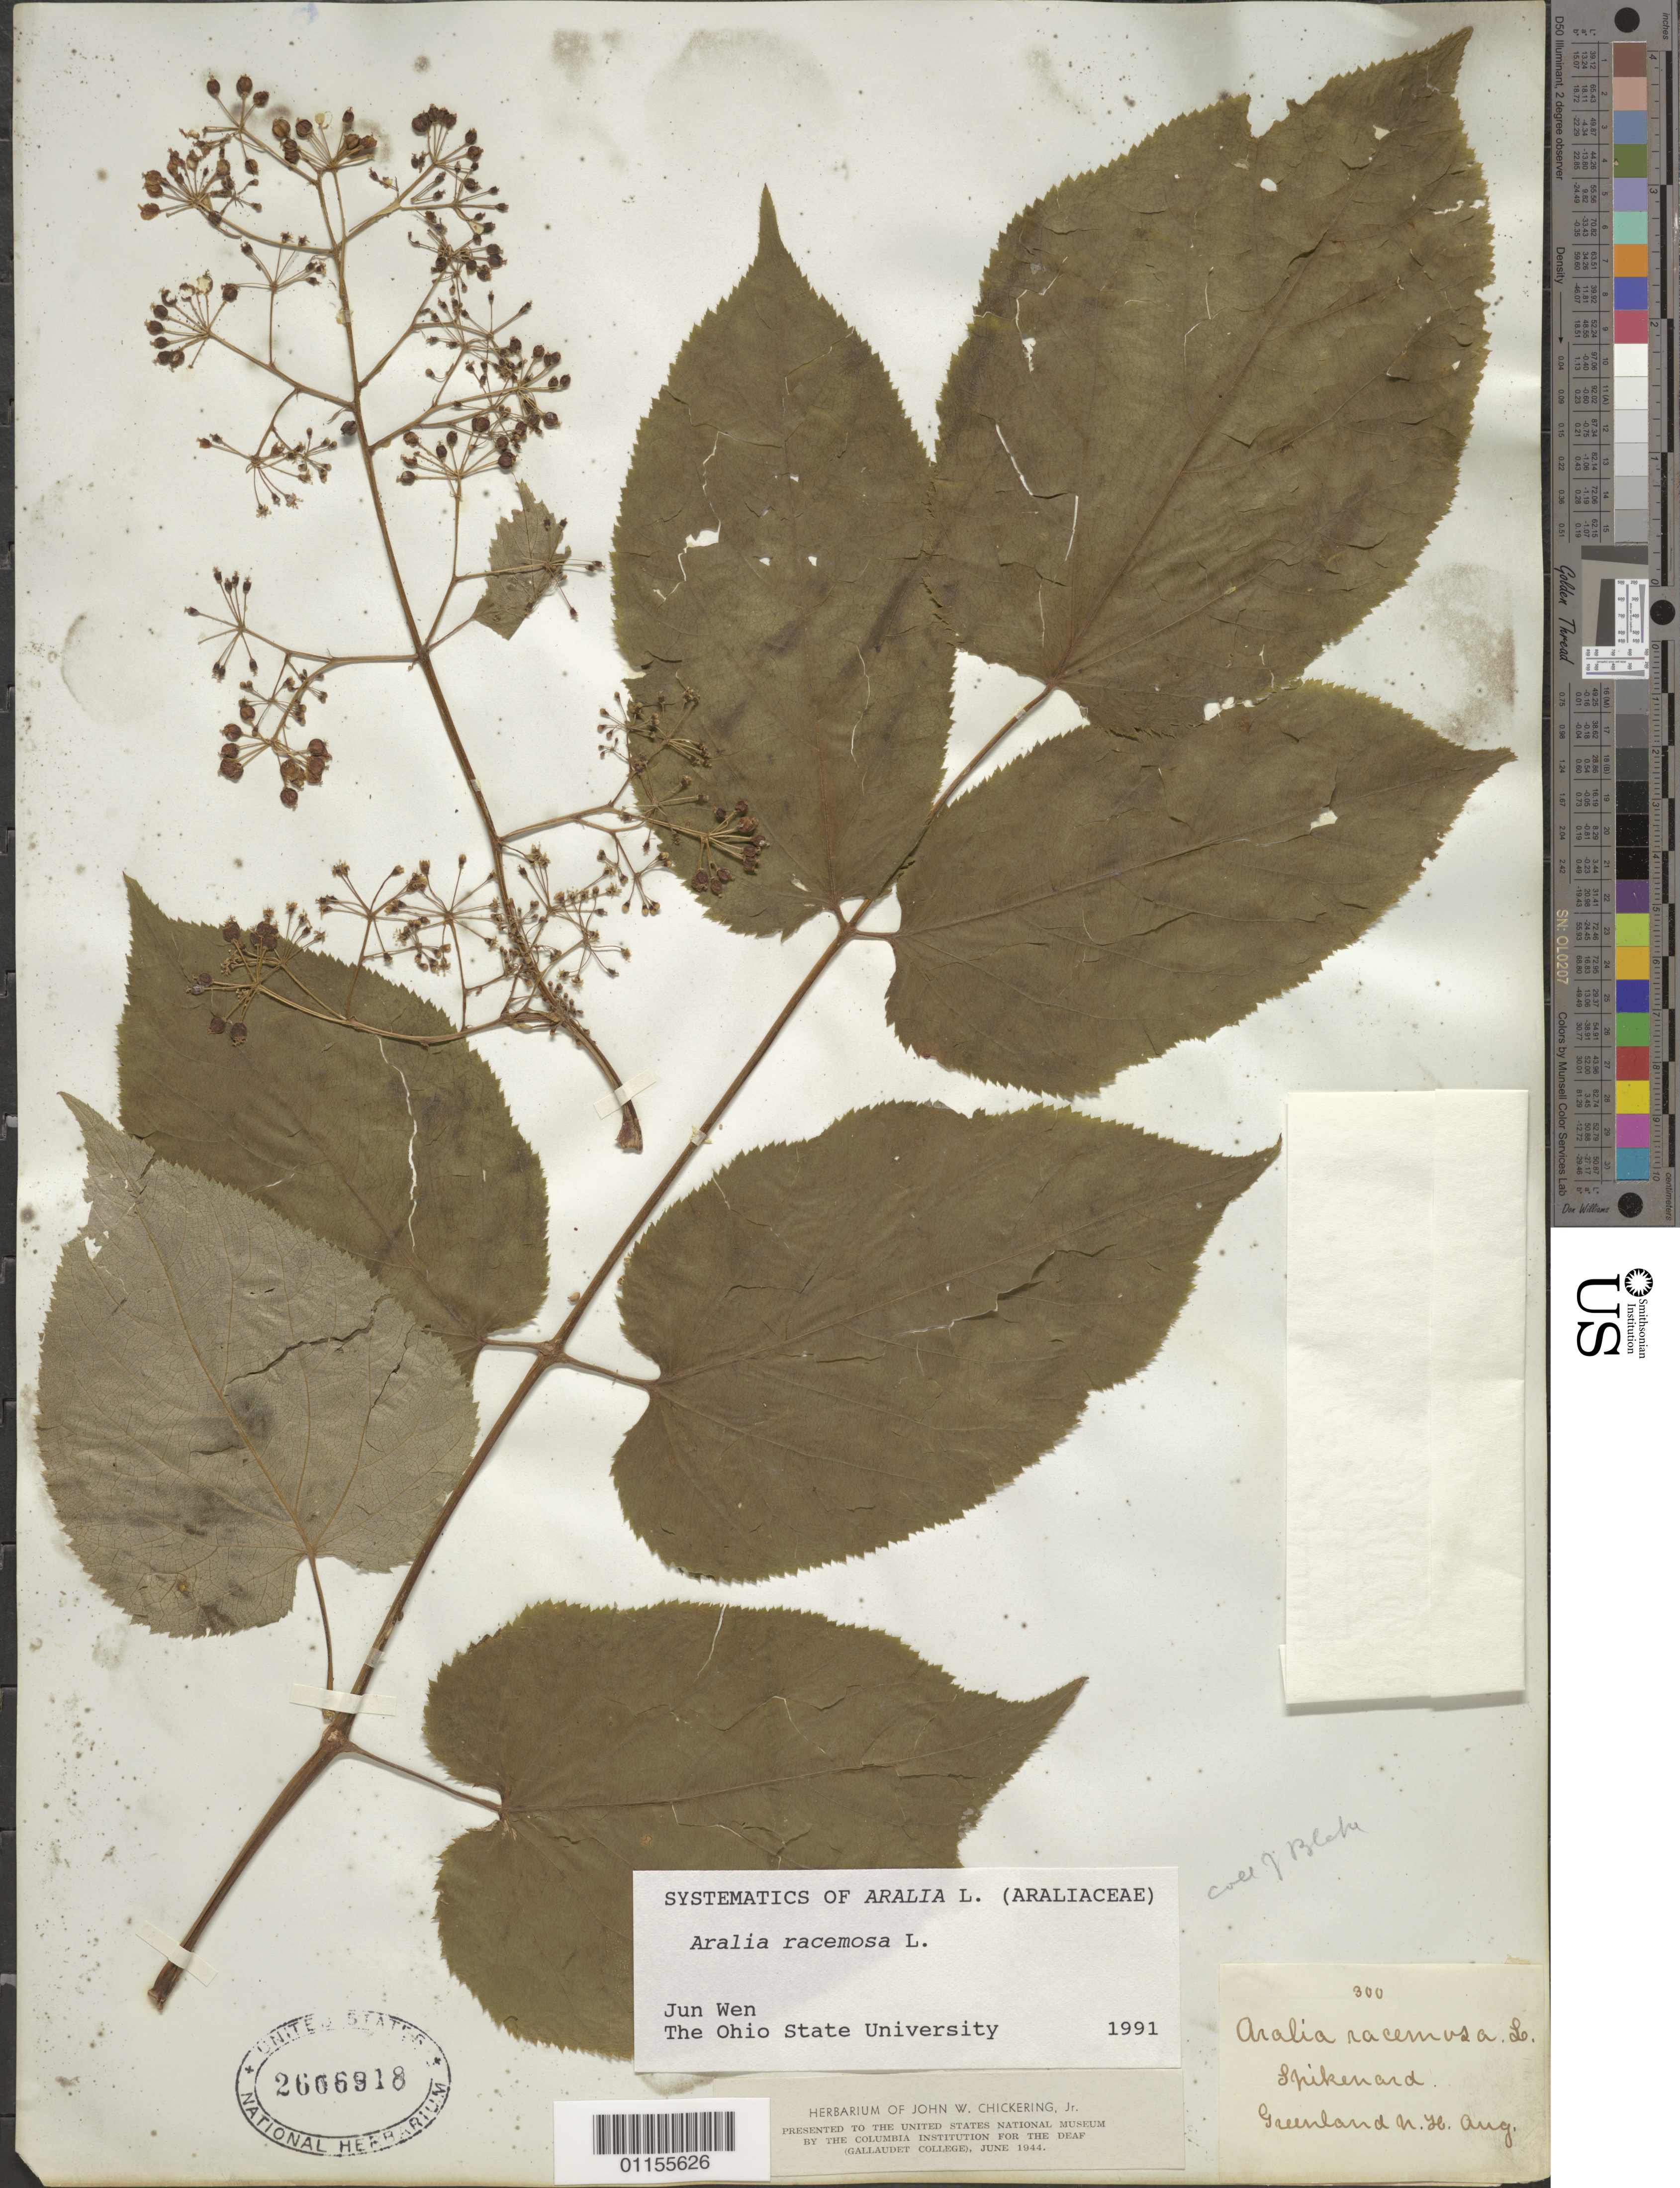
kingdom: Plantae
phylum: Tracheophyta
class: Magnoliopsida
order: Apiales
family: Araliaceae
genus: Aralia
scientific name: Aralia racemosa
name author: L.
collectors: ex herb. J.W. Chickering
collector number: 300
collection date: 1944-08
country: United States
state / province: New Hampshire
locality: Greenland.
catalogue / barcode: US 2606918